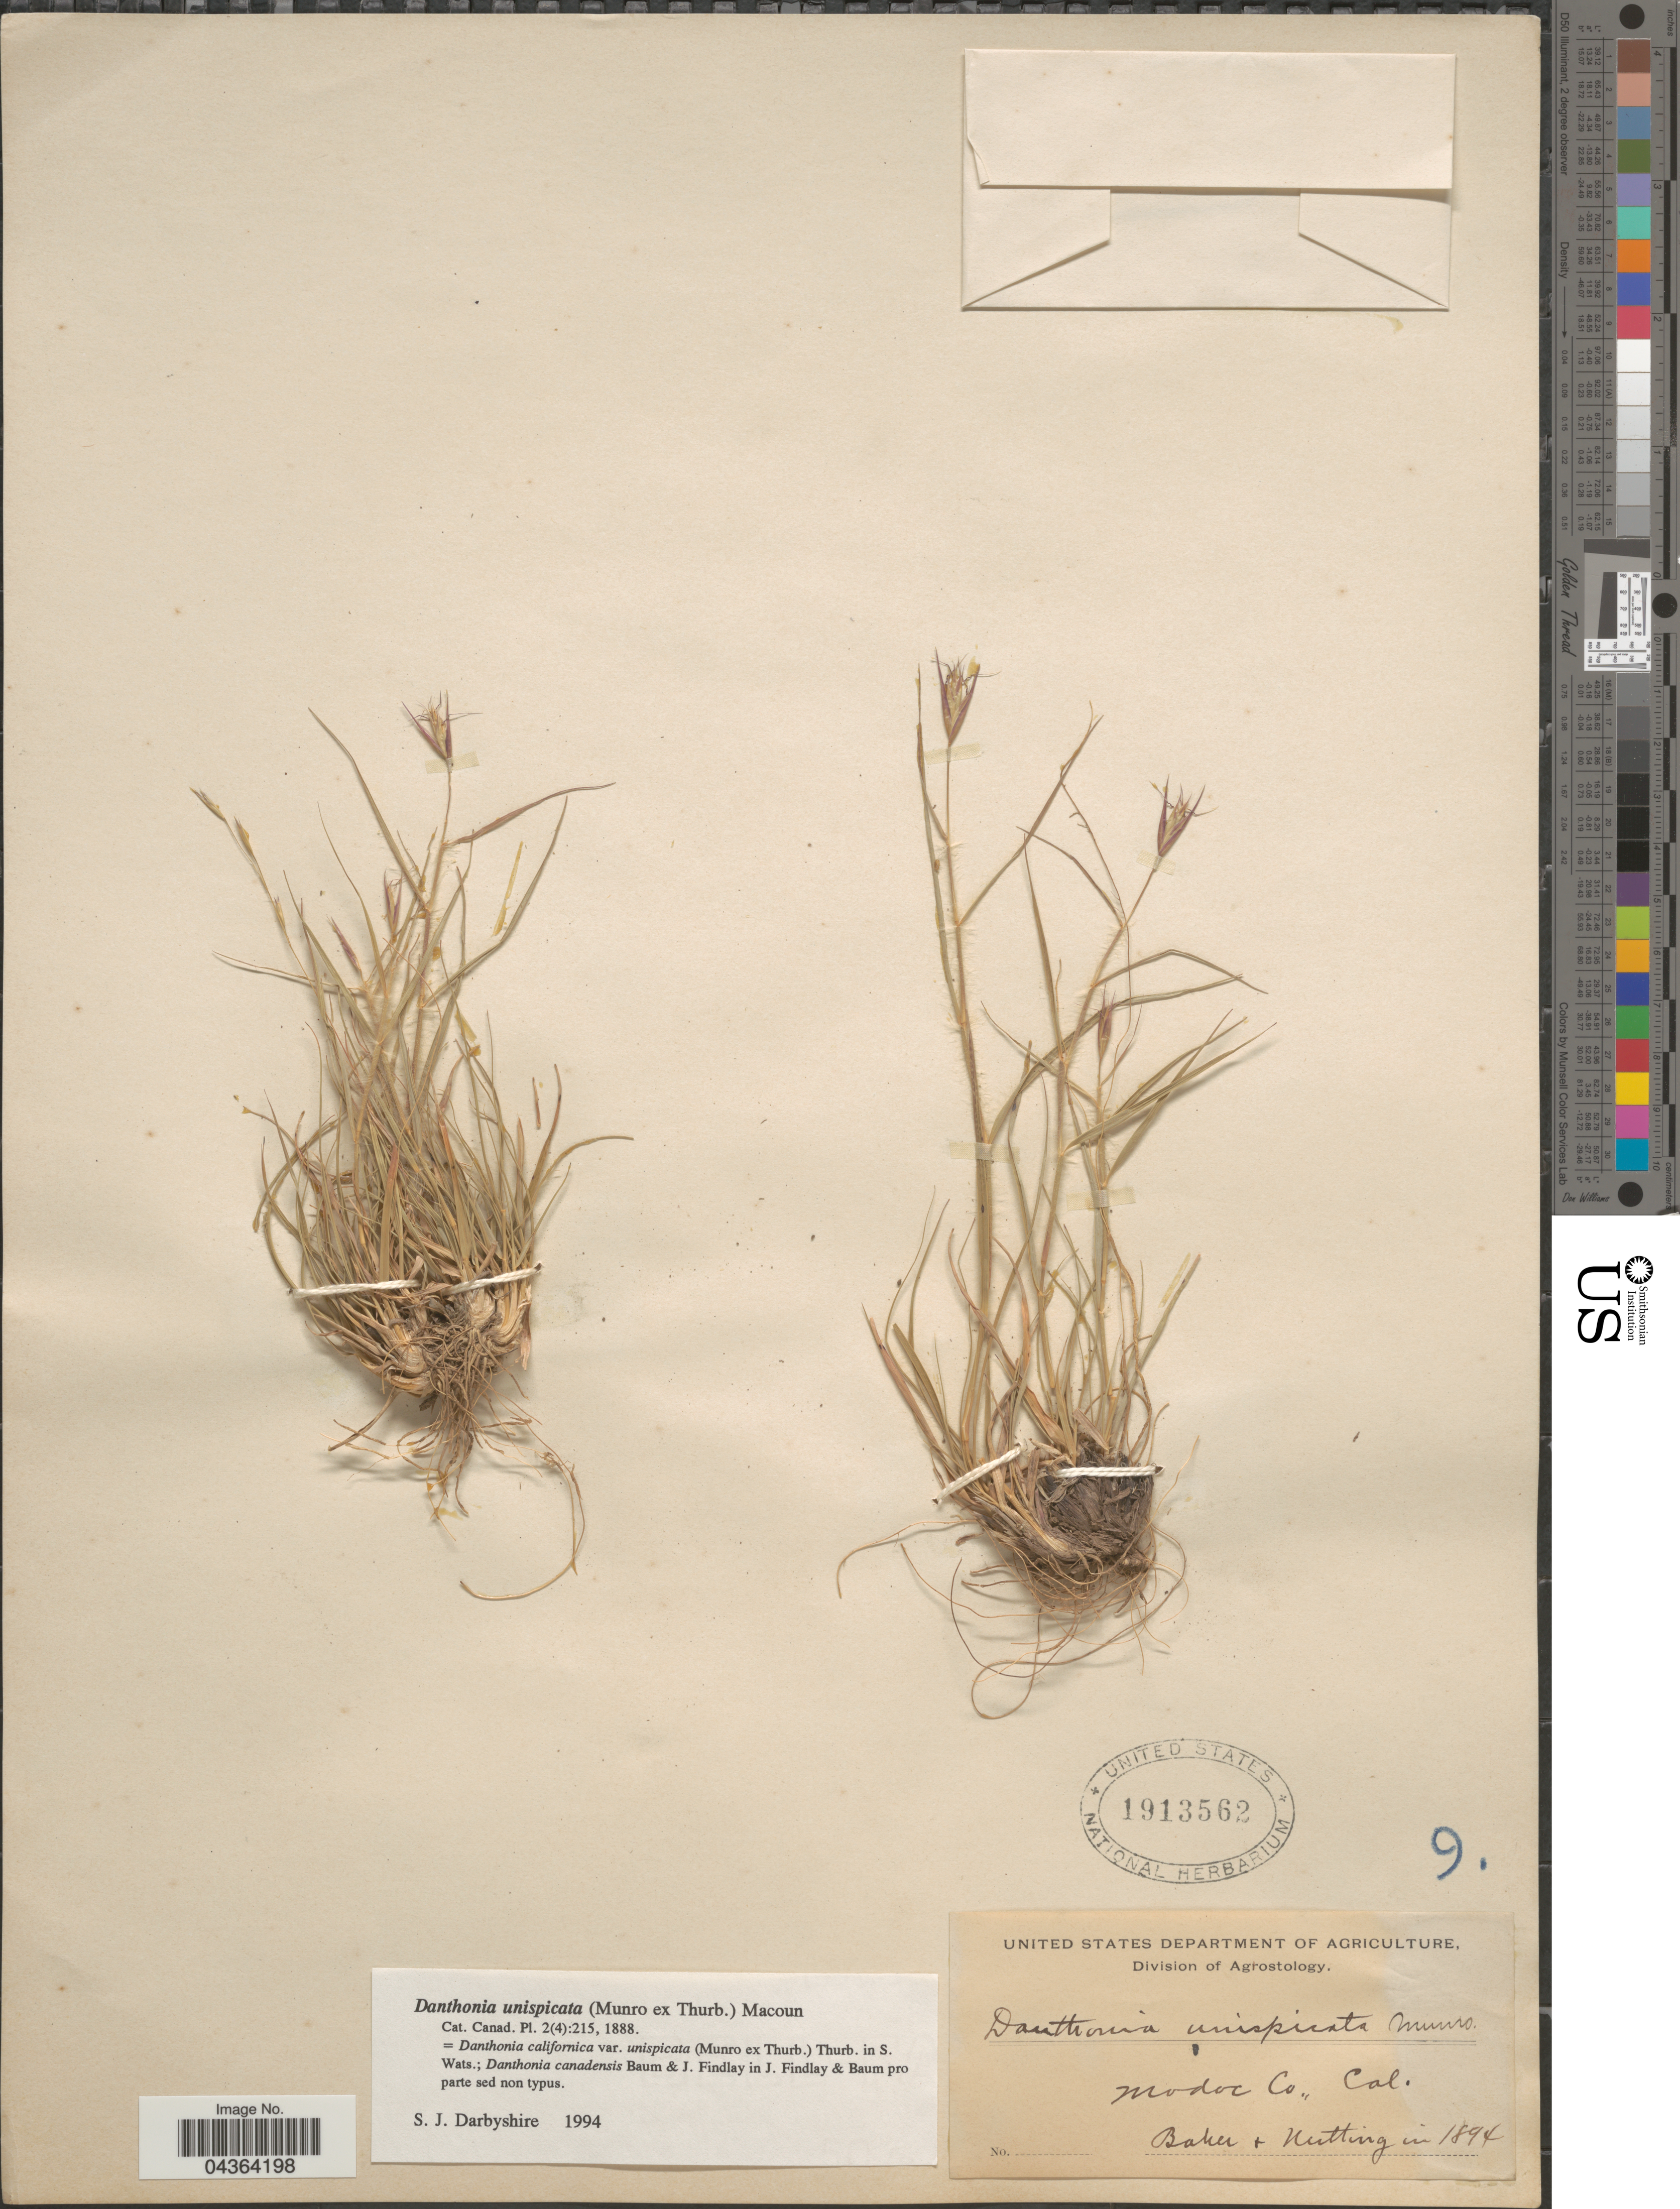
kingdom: Plantae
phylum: Tracheophyta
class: Liliopsida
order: Poales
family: Poaceae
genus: Danthonia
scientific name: Danthonia unispicata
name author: (Thurb.) Munro ex Macoun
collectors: -- Baker & Nutting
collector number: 9?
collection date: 1894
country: United States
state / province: California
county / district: Modoc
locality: Modoc Co.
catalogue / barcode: US 1913562